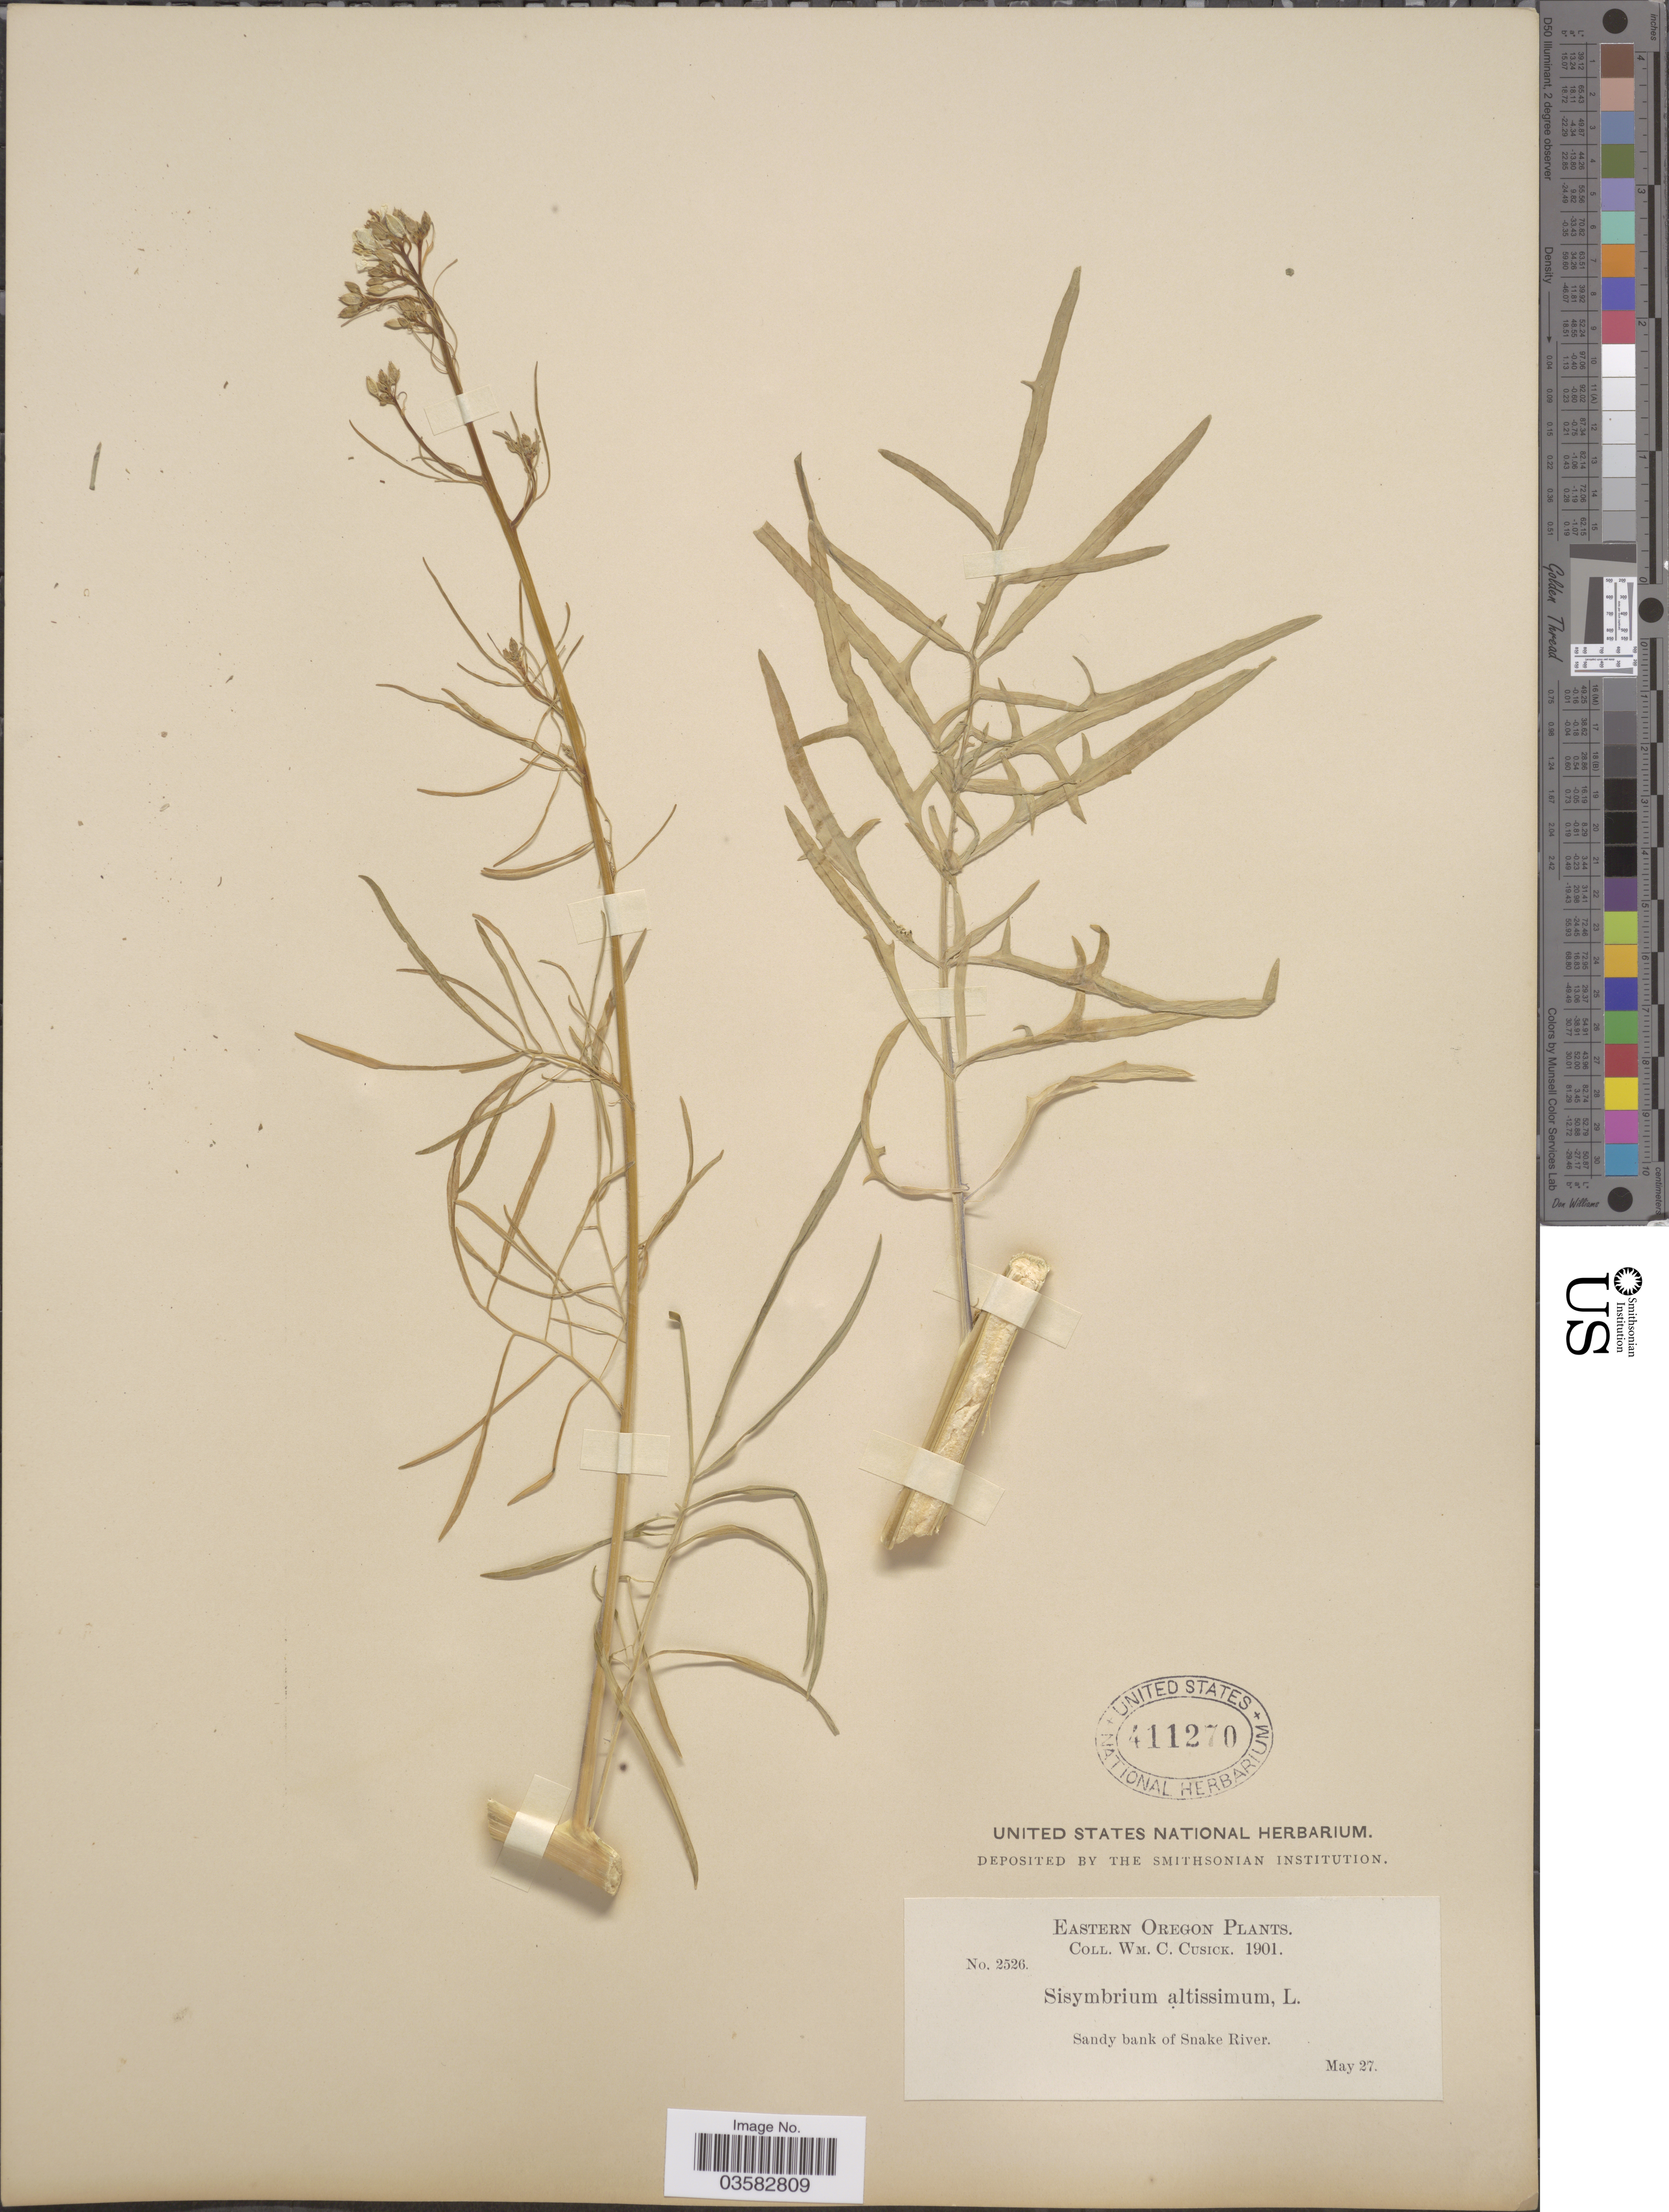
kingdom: Plantae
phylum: Tracheophyta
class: Magnoliopsida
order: Brassicales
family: Brassicaceae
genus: Sisymbrium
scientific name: Sisymbrium altissimum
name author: L.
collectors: W. C. Cusick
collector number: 2526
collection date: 1901-05-27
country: United States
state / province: Oregon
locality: Eastern Oregon. Sandy bank of Snake River.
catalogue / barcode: US 411270